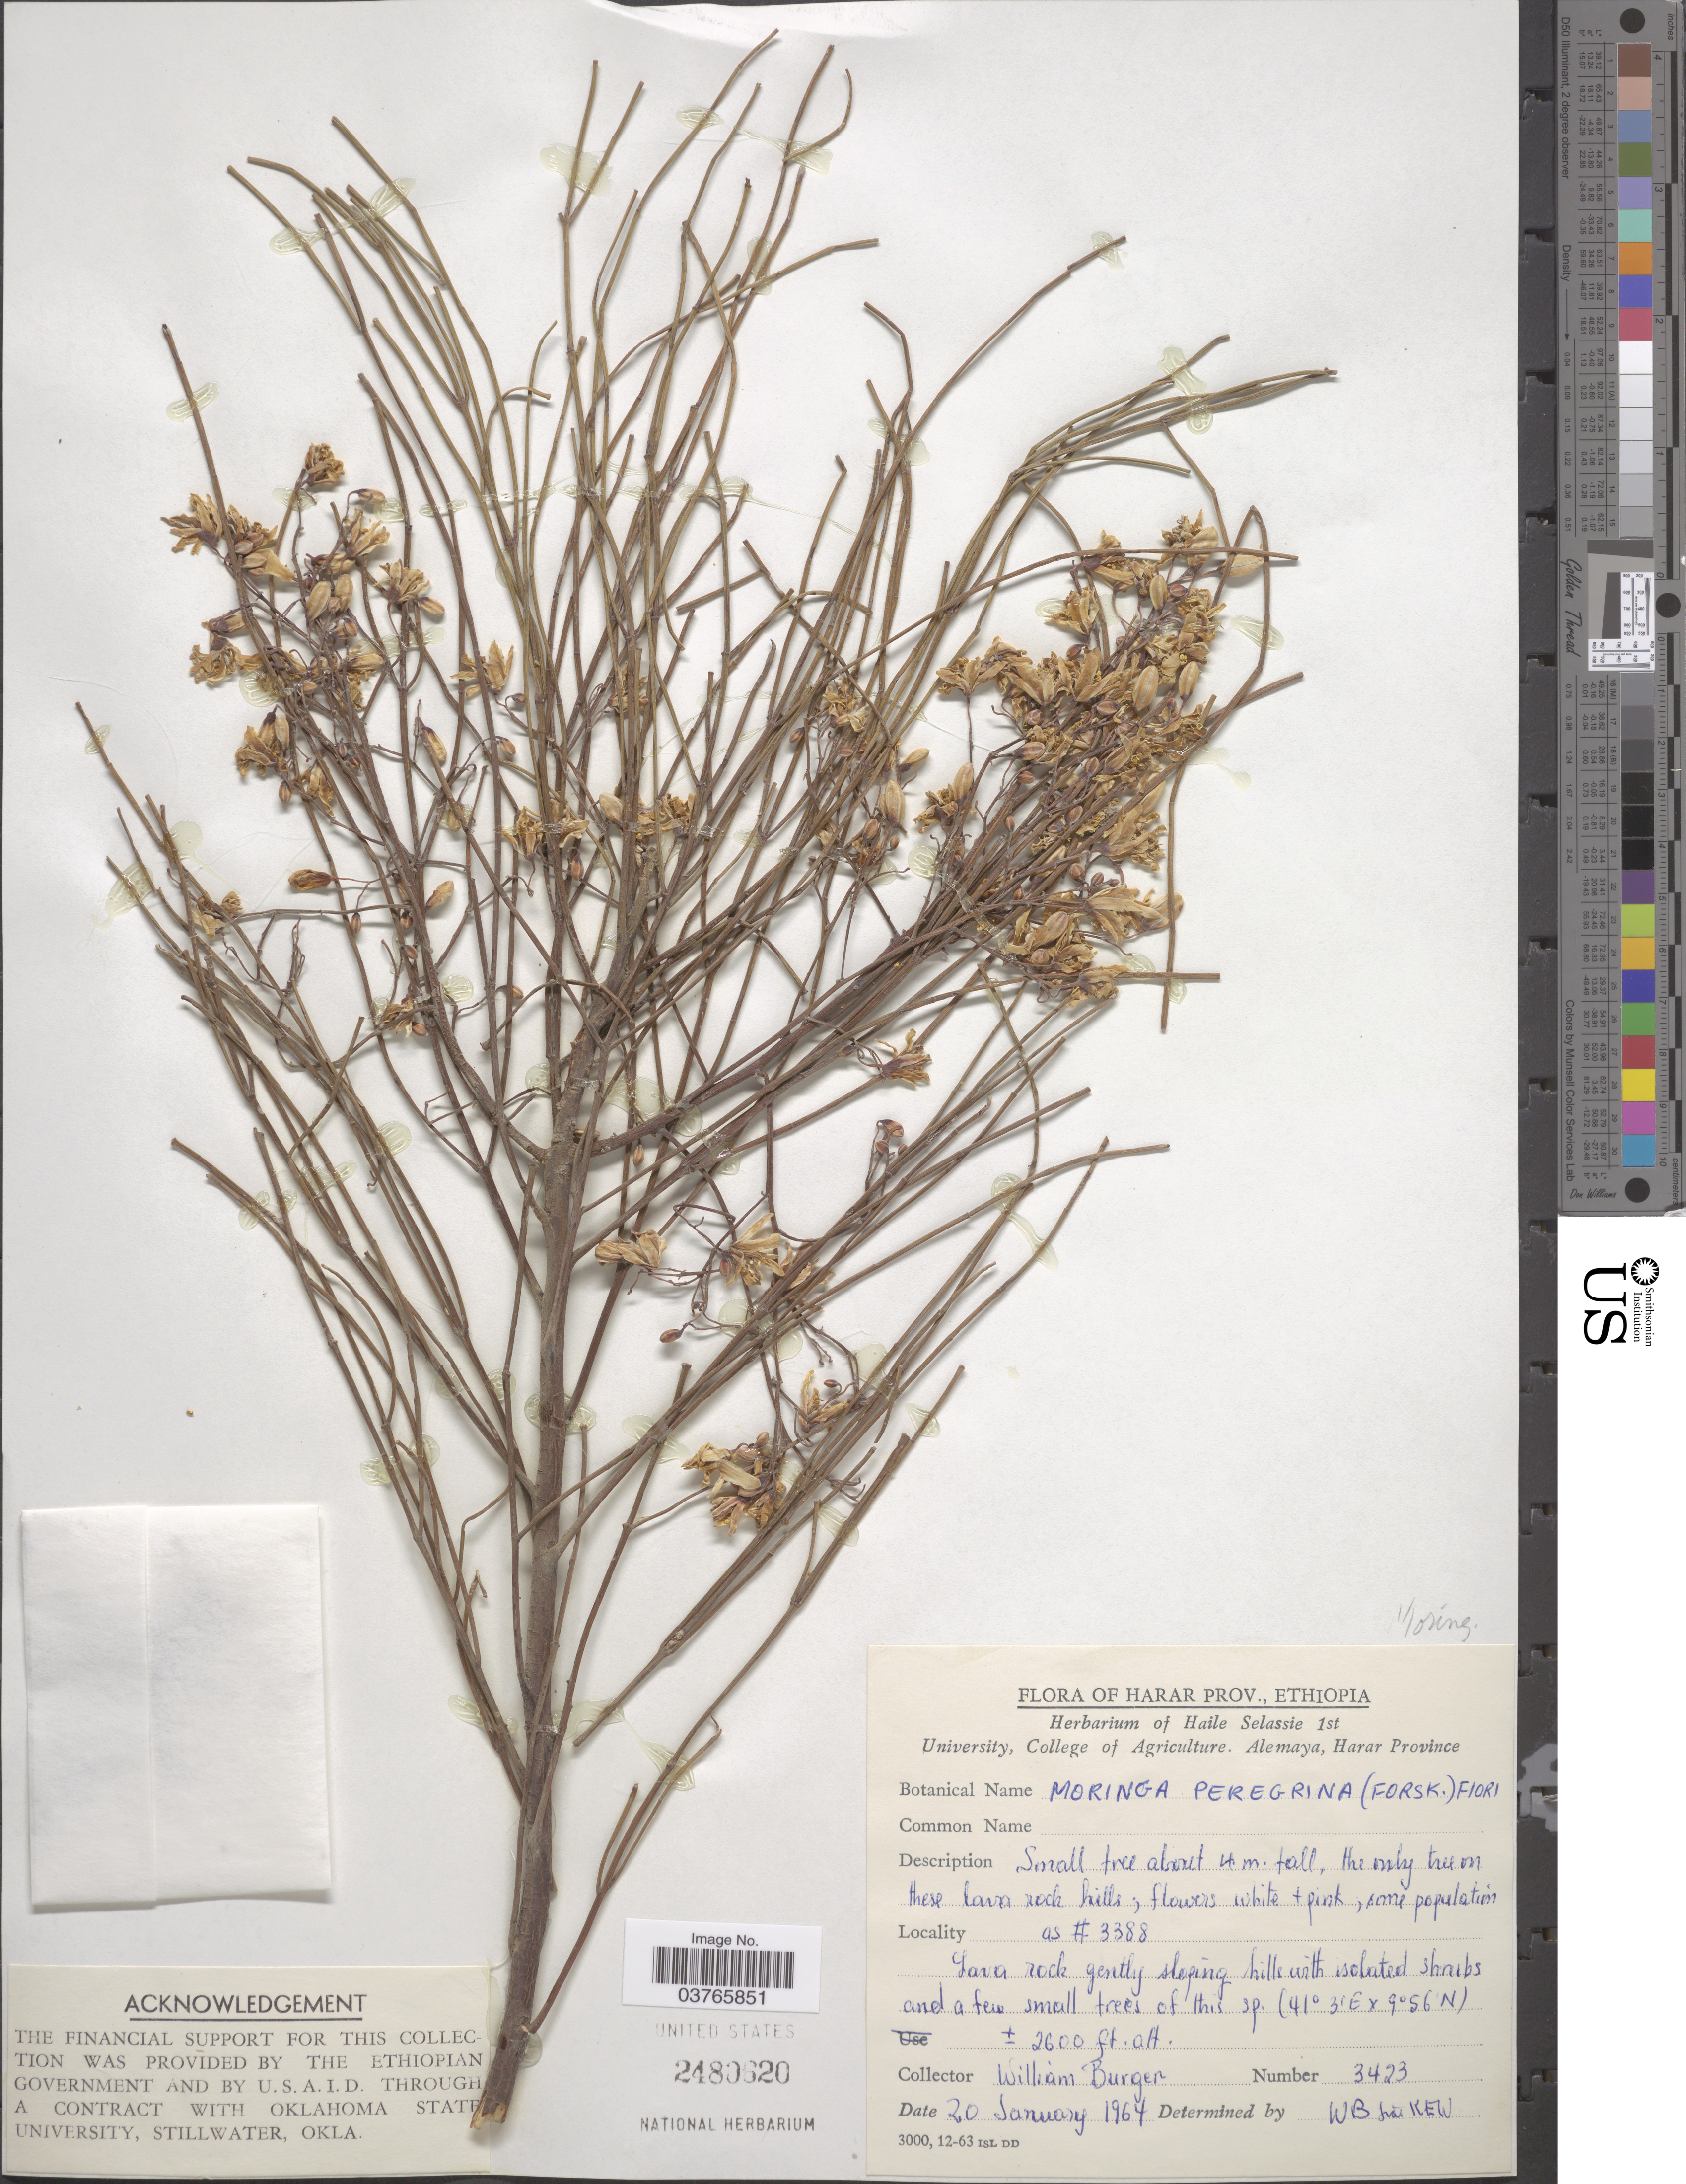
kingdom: Plantae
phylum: Tracheophyta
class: Magnoliopsida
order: Brassicales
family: Moringaceae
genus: Moringa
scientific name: Moringa aptera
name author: Gaertn.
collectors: W. Burger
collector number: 3423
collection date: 1964-01-20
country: Ethiopia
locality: Harar Prov. Alemaya. Lava rock gently sloping hills with isolated shrubs and a few small trees.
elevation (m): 792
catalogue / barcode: US 2480620